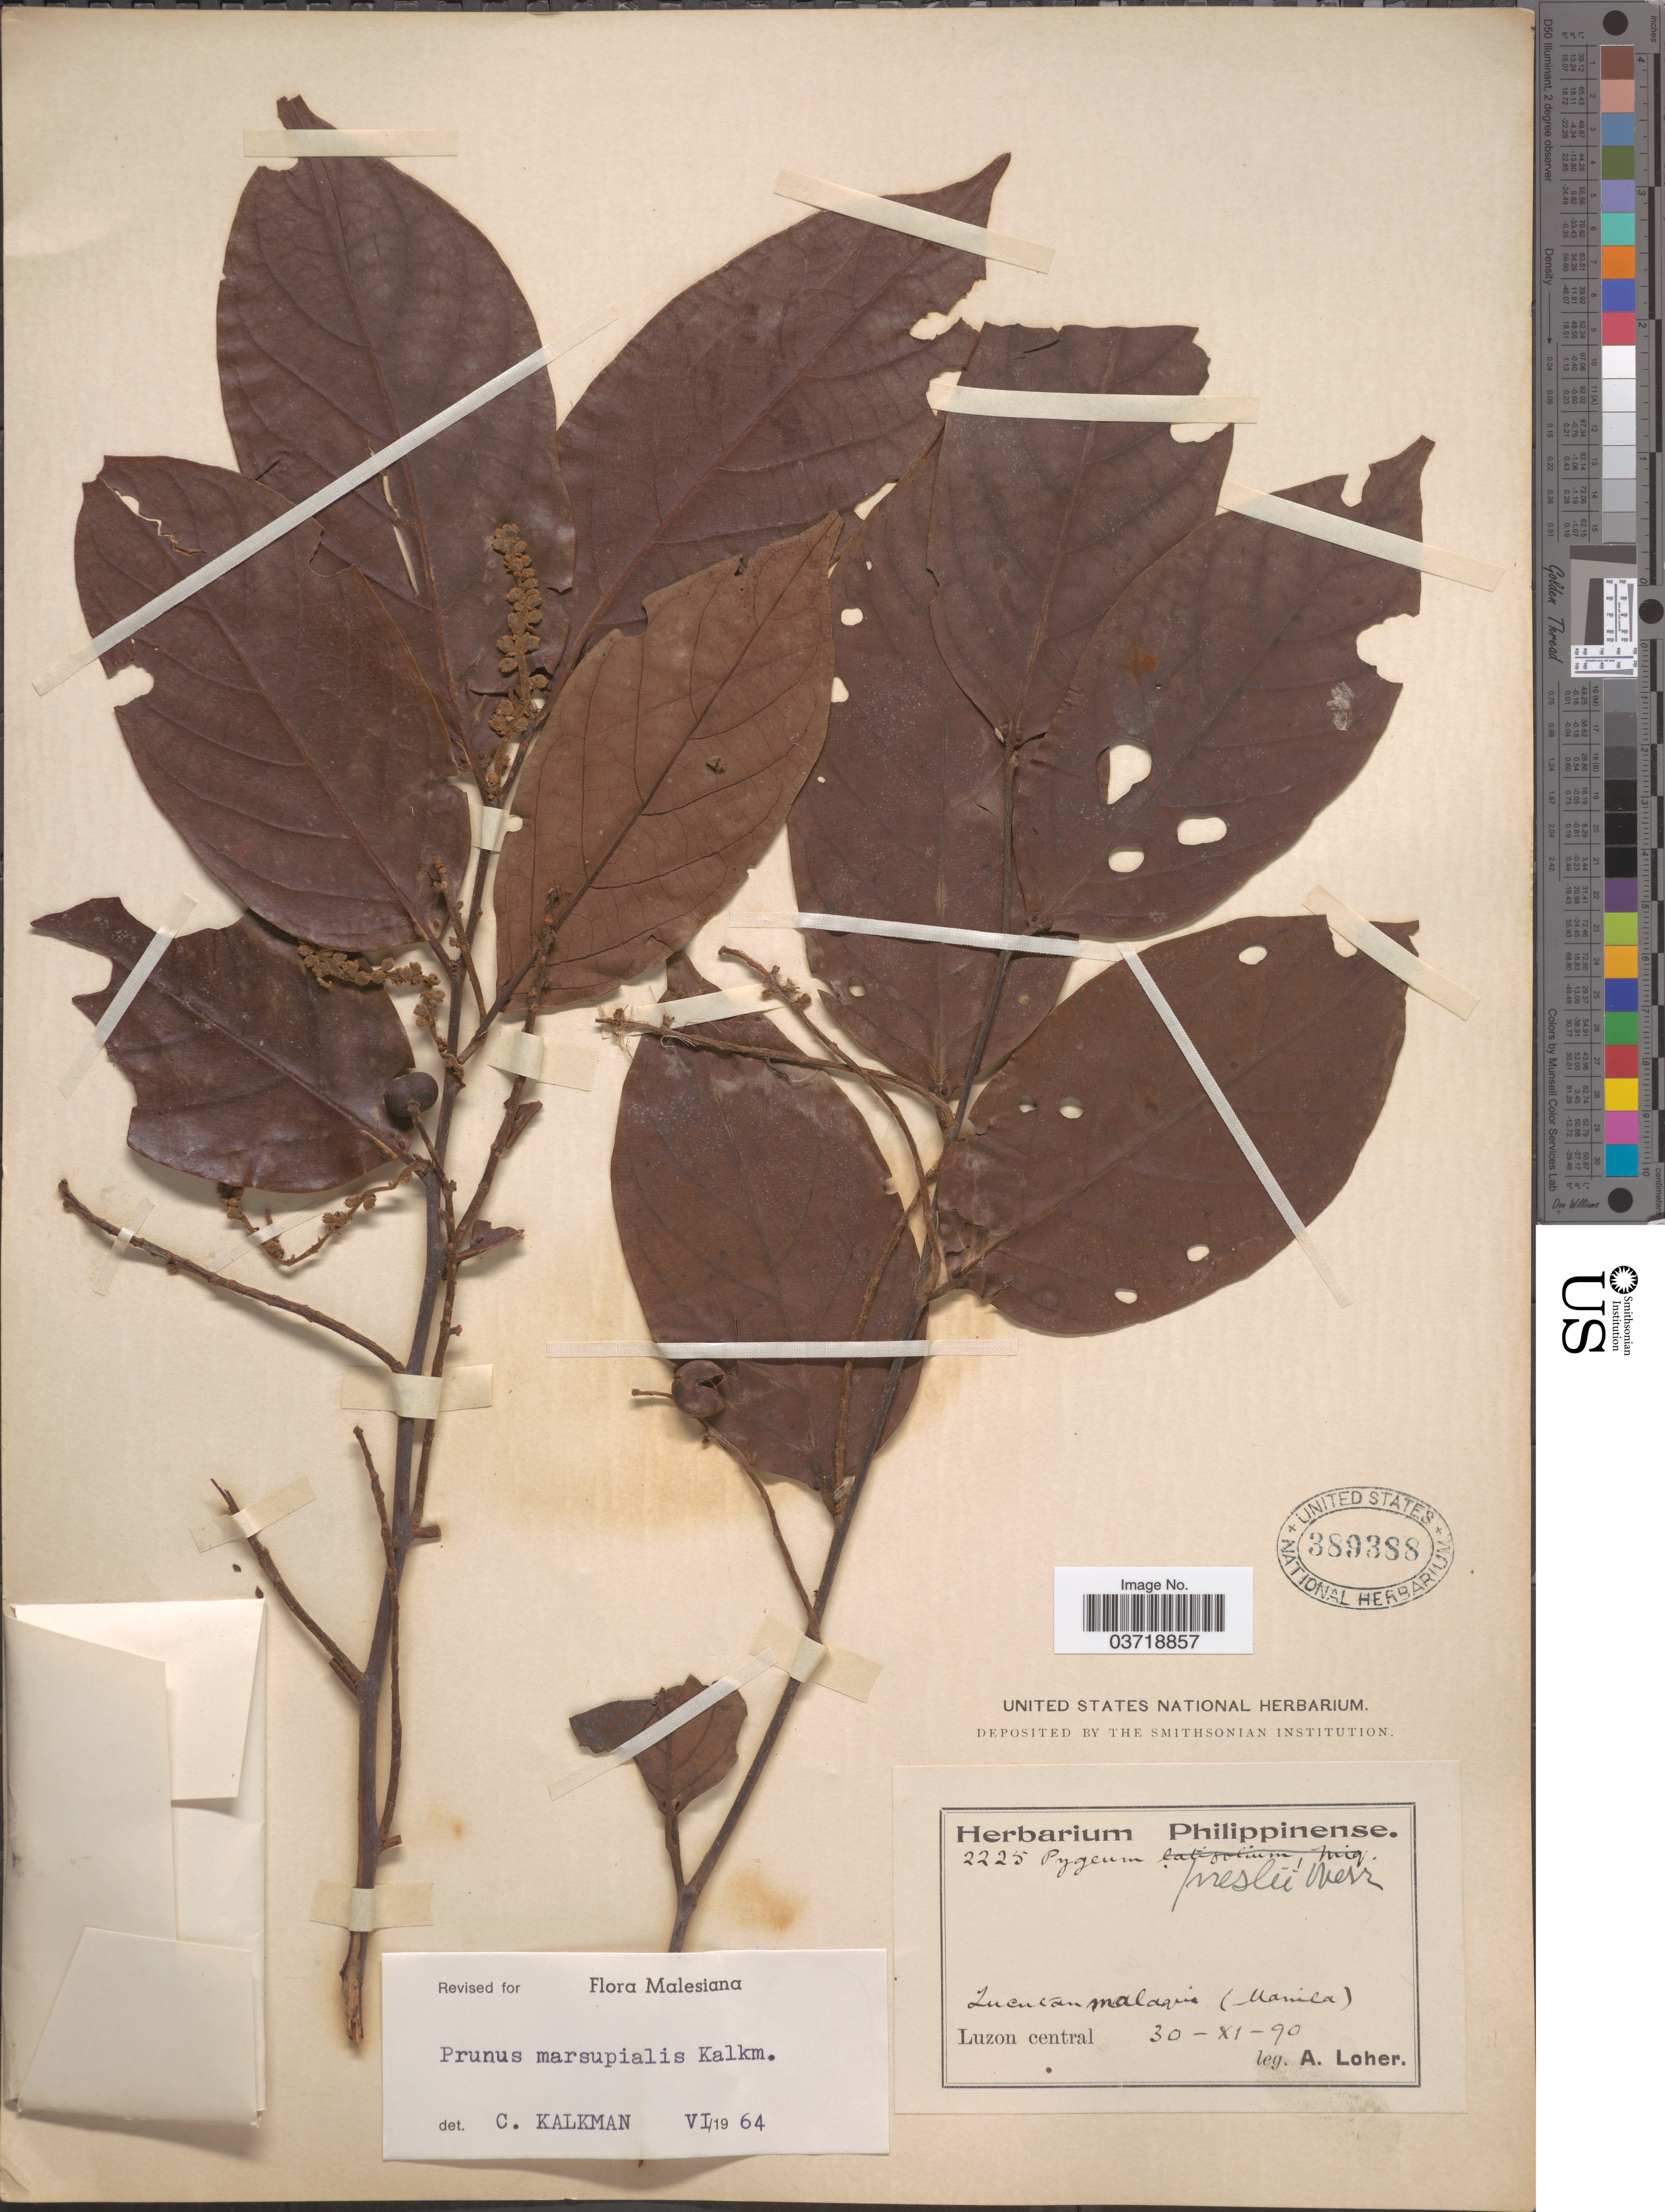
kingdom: Plantae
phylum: Tracheophyta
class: Magnoliopsida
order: Rosales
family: Rosaceae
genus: Prunus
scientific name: Prunus marsupialis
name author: Kalkman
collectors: A. Loher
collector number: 2225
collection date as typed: Transcribed d/m/y: 30/11/90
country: Philippines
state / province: Central Luzon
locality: Lucutan malaqui (Manila). Luzon central.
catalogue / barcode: US 389388